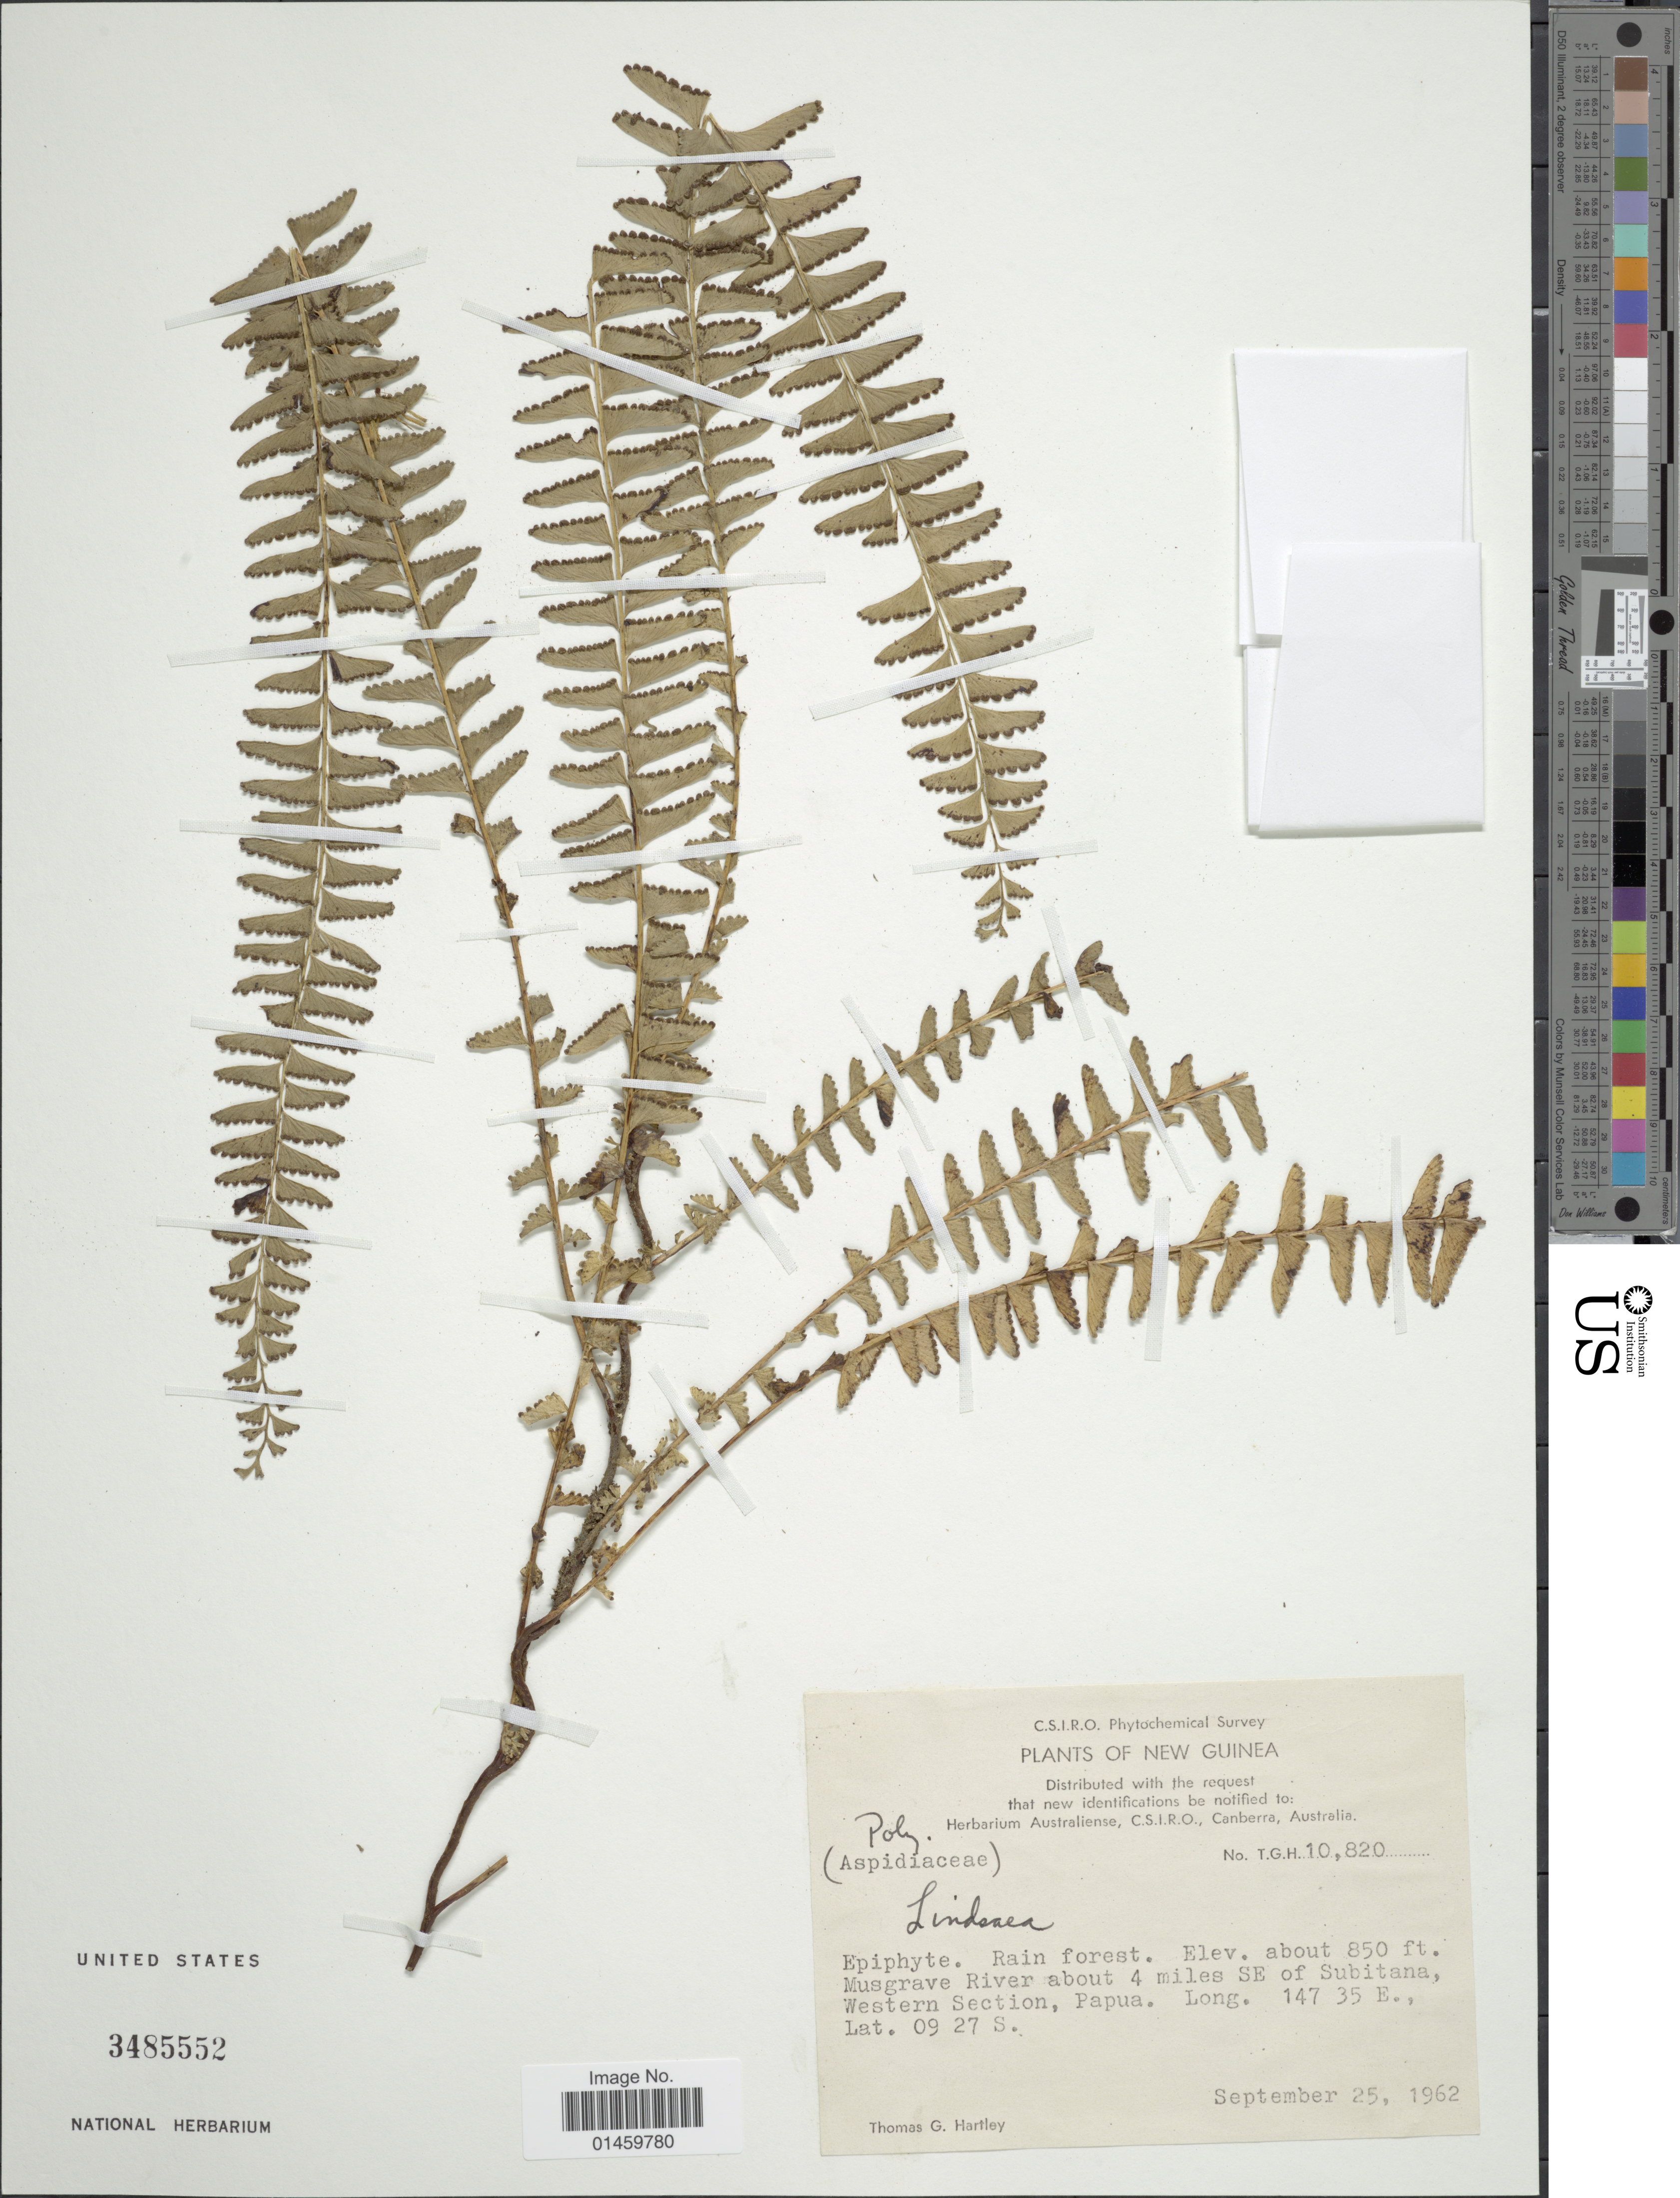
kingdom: Plantae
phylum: Tracheophyta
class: Polypodiopsida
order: Polypodiales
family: Lindsaeaceae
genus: Lindsaea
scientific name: Lindsaea sp.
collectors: T. G. Hartley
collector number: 10820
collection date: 1962-09-25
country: Papua New Guinea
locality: New Guinea. Musgrave River about 4 miles SE of Subitana, Western Section, Papua.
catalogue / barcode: US 3485552